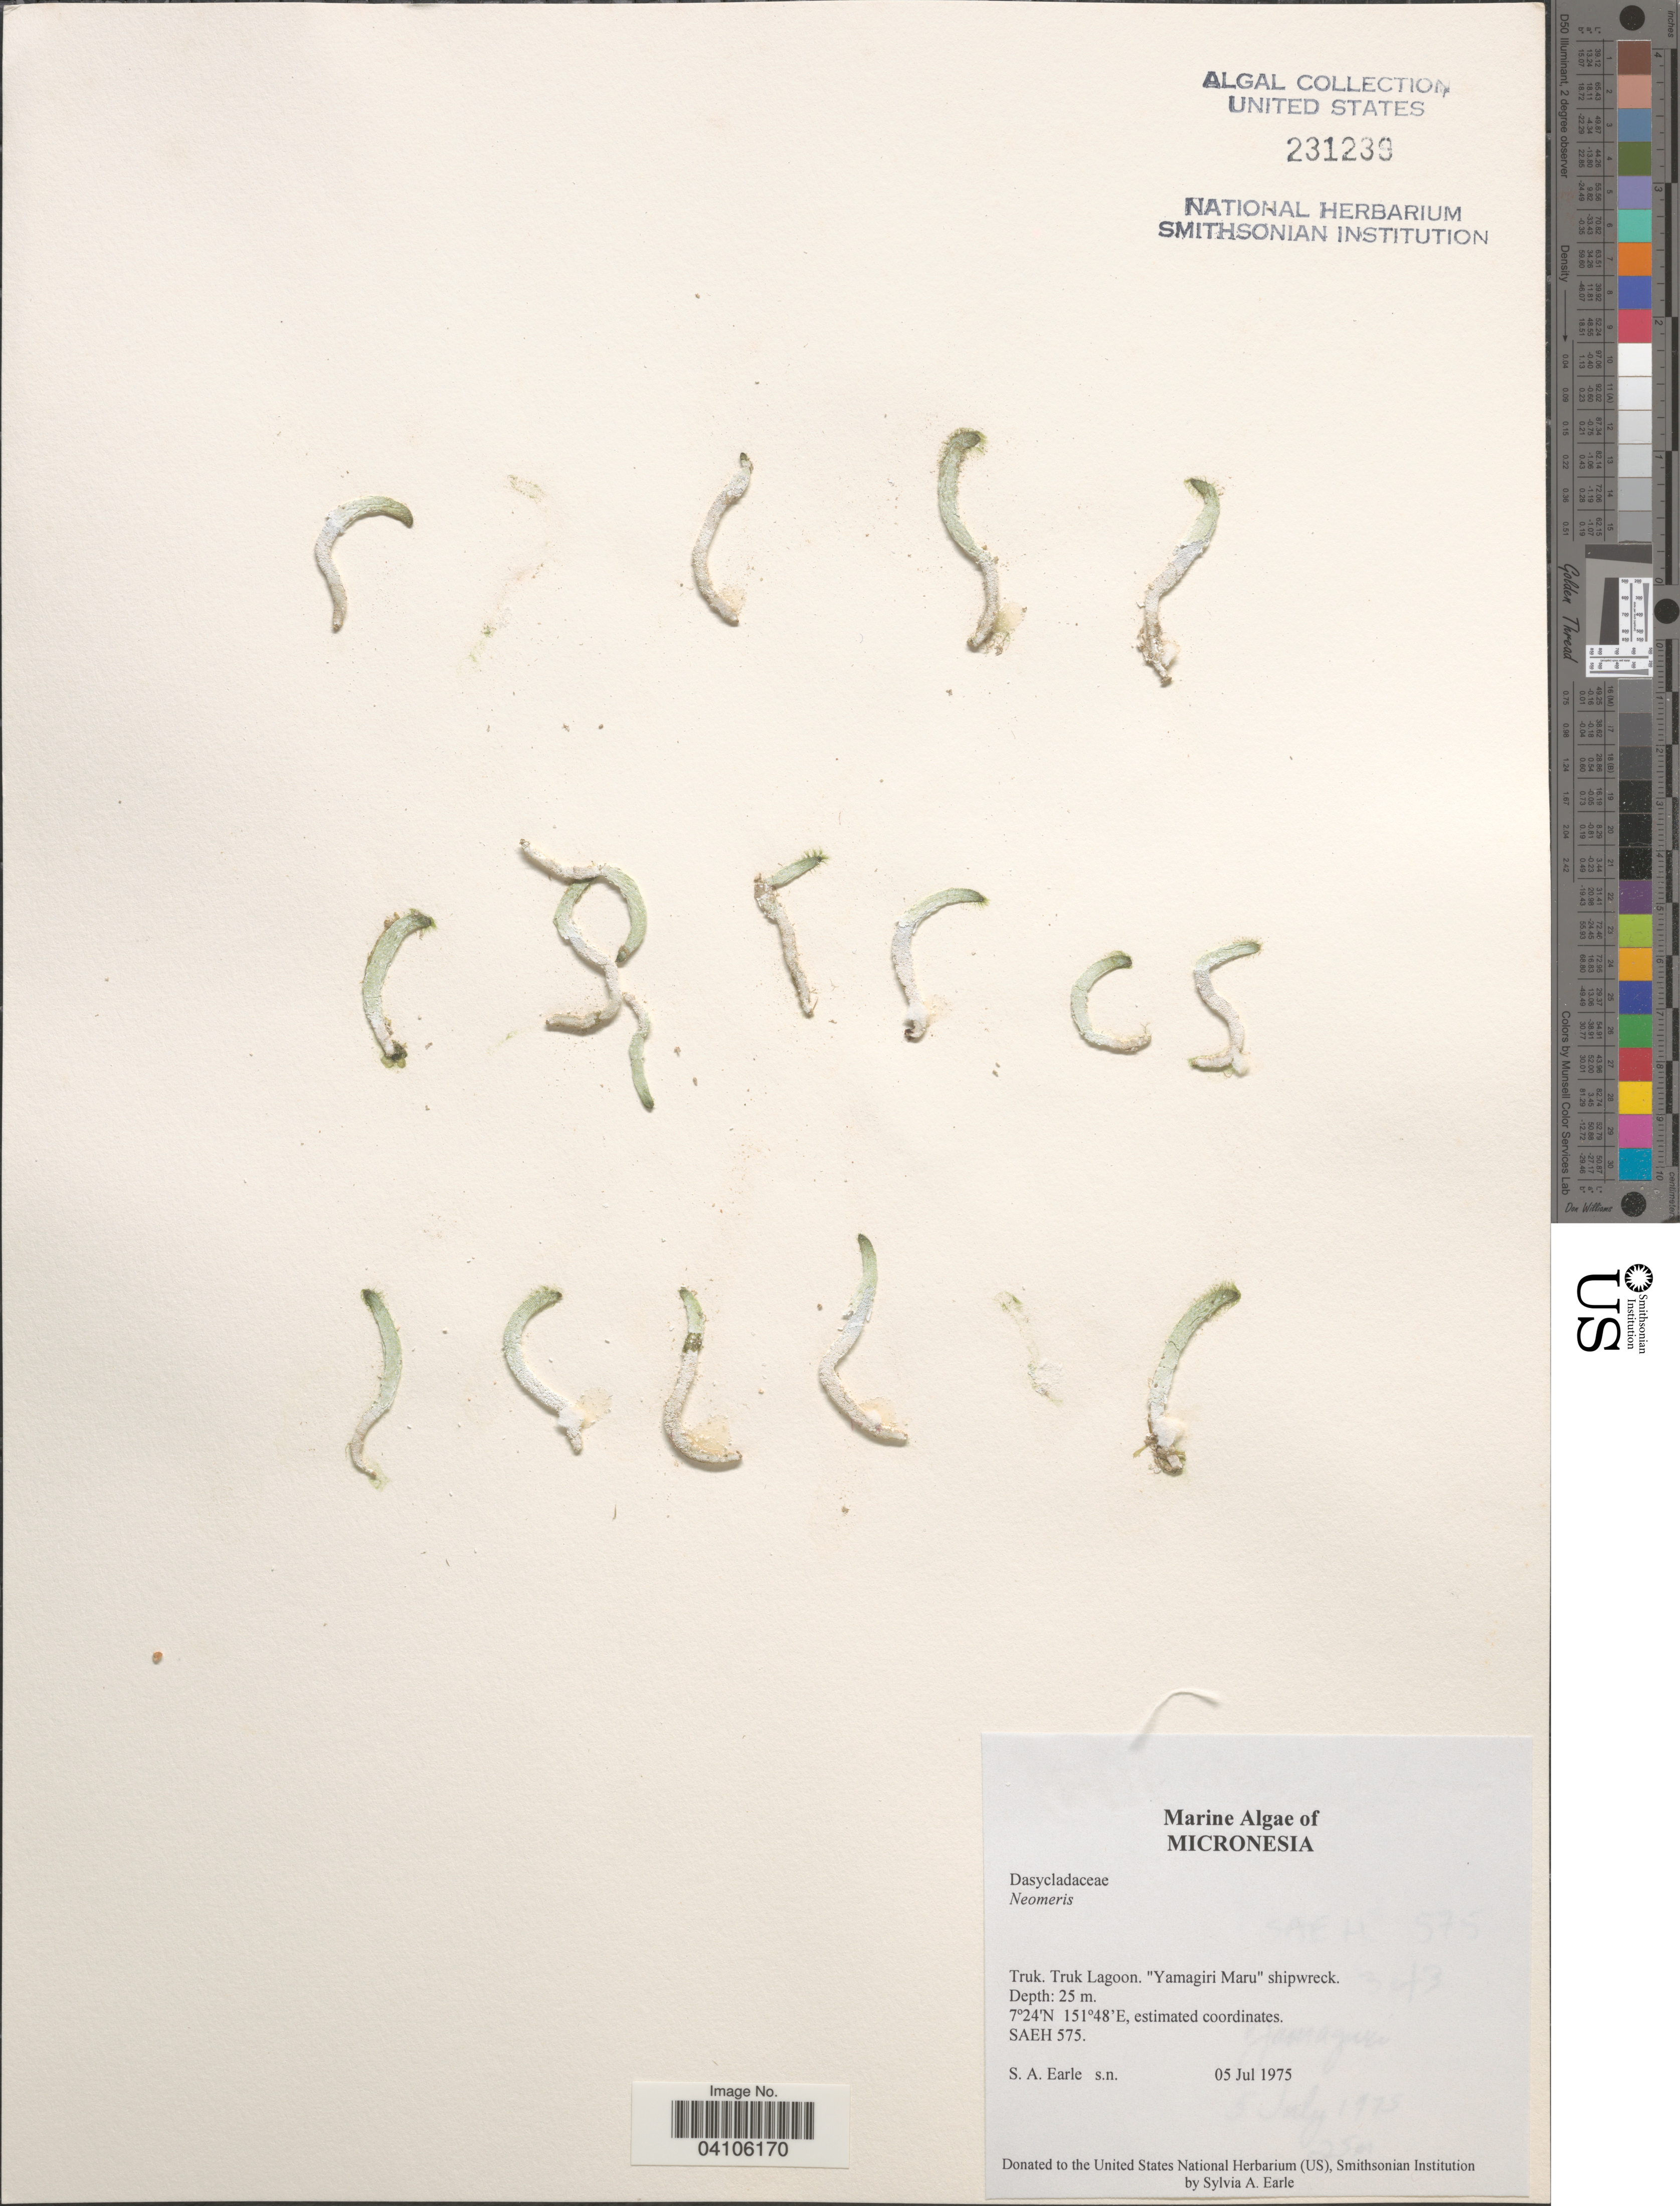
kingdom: Plantae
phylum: Chlorophyta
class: Ulvophyceae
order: Dasycladales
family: Dasycladaceae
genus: Neomeris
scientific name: Neomeris sp.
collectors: S. A. Earle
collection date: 1975-07-05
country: Micronesia, Federated States of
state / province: Truk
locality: Truk Lagoon. "Yamagiri Maru" shipwreck. SAEH 575.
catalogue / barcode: US 231239